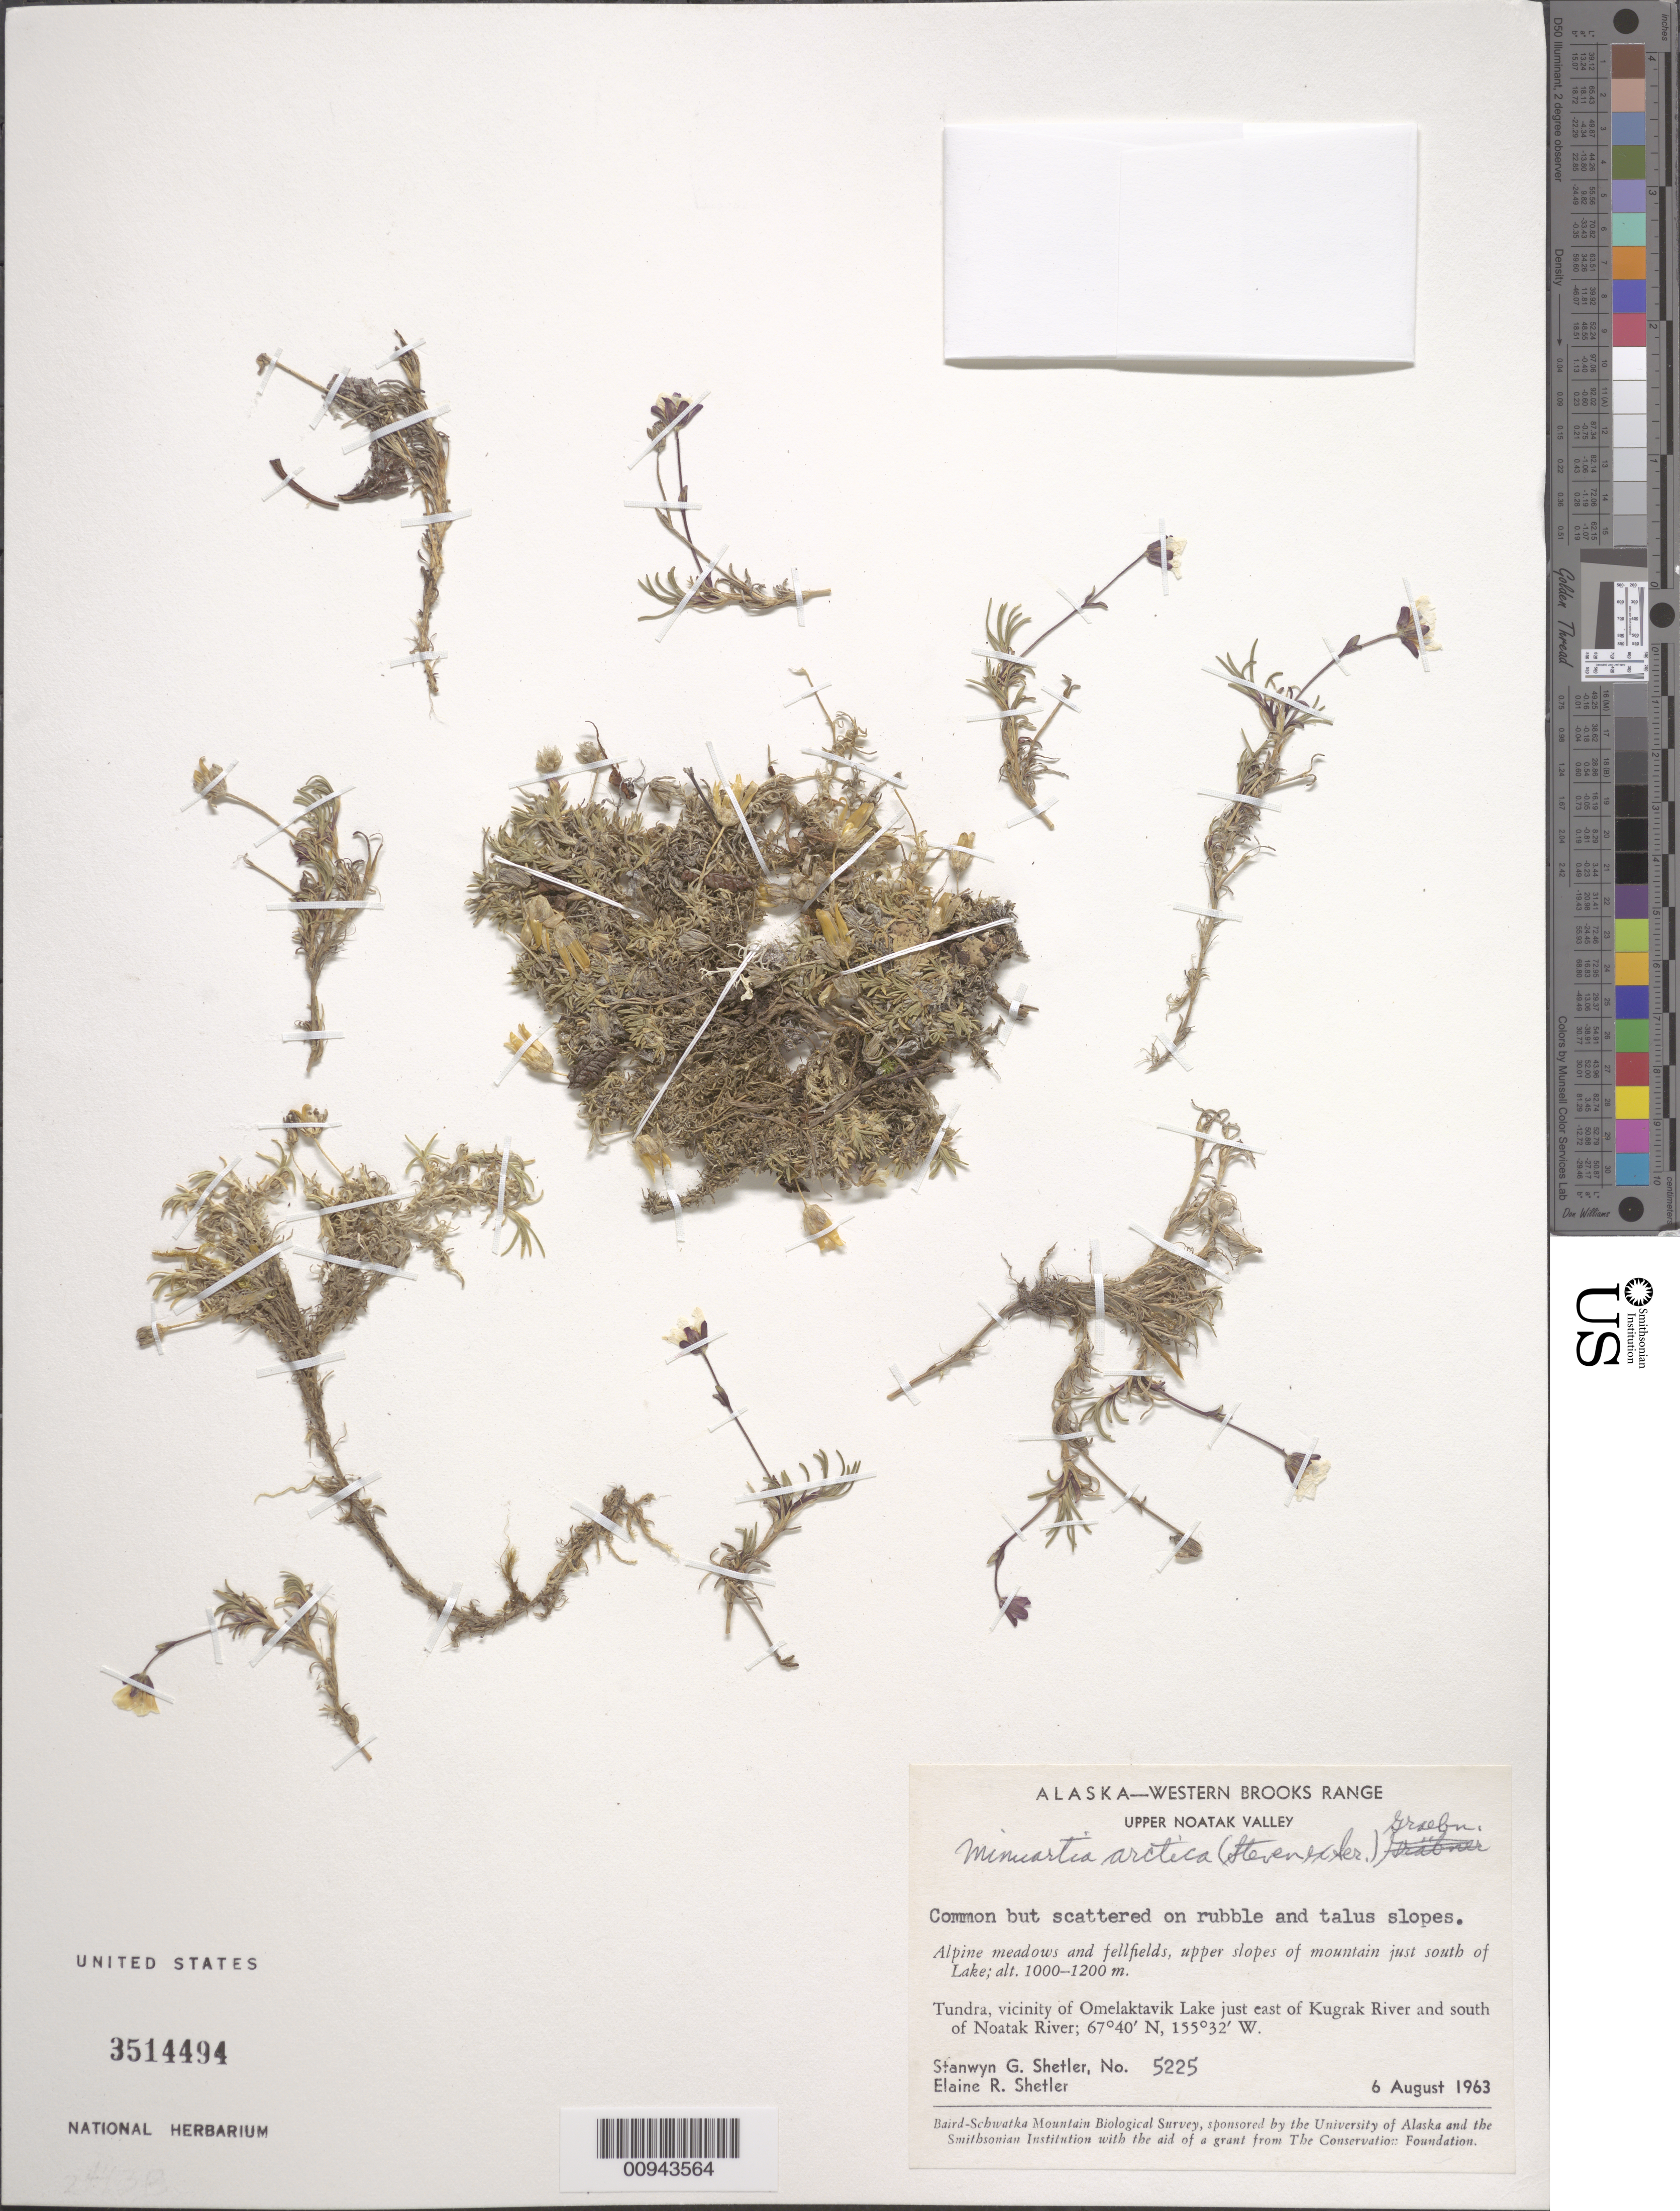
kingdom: Plantae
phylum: Tracheophyta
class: Magnoliopsida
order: Caryophyllales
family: Caryophyllaceae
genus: Cherleria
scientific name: Cherleria arctica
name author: (Steven ex Ser.) A.J. Moore & Dillenb.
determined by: Strong, M. T., (US), Smithsonian Institution - National Museum of Natural History (UNITED STATES)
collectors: S. Shetler & E. R. Shetler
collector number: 5225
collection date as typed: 06 Aug 1963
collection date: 1963-08-06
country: United States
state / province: Alaska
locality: Vicinity of Omelaktavik Lake just east of Kugrak River and south of Noatak River. Western Brooks Range, Upper Noatak Valley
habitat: Tundra. Alpine meadows and fellfields, upper slopes of mountain just south of Lake. Rubble and talus slopes.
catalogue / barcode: US 3514494